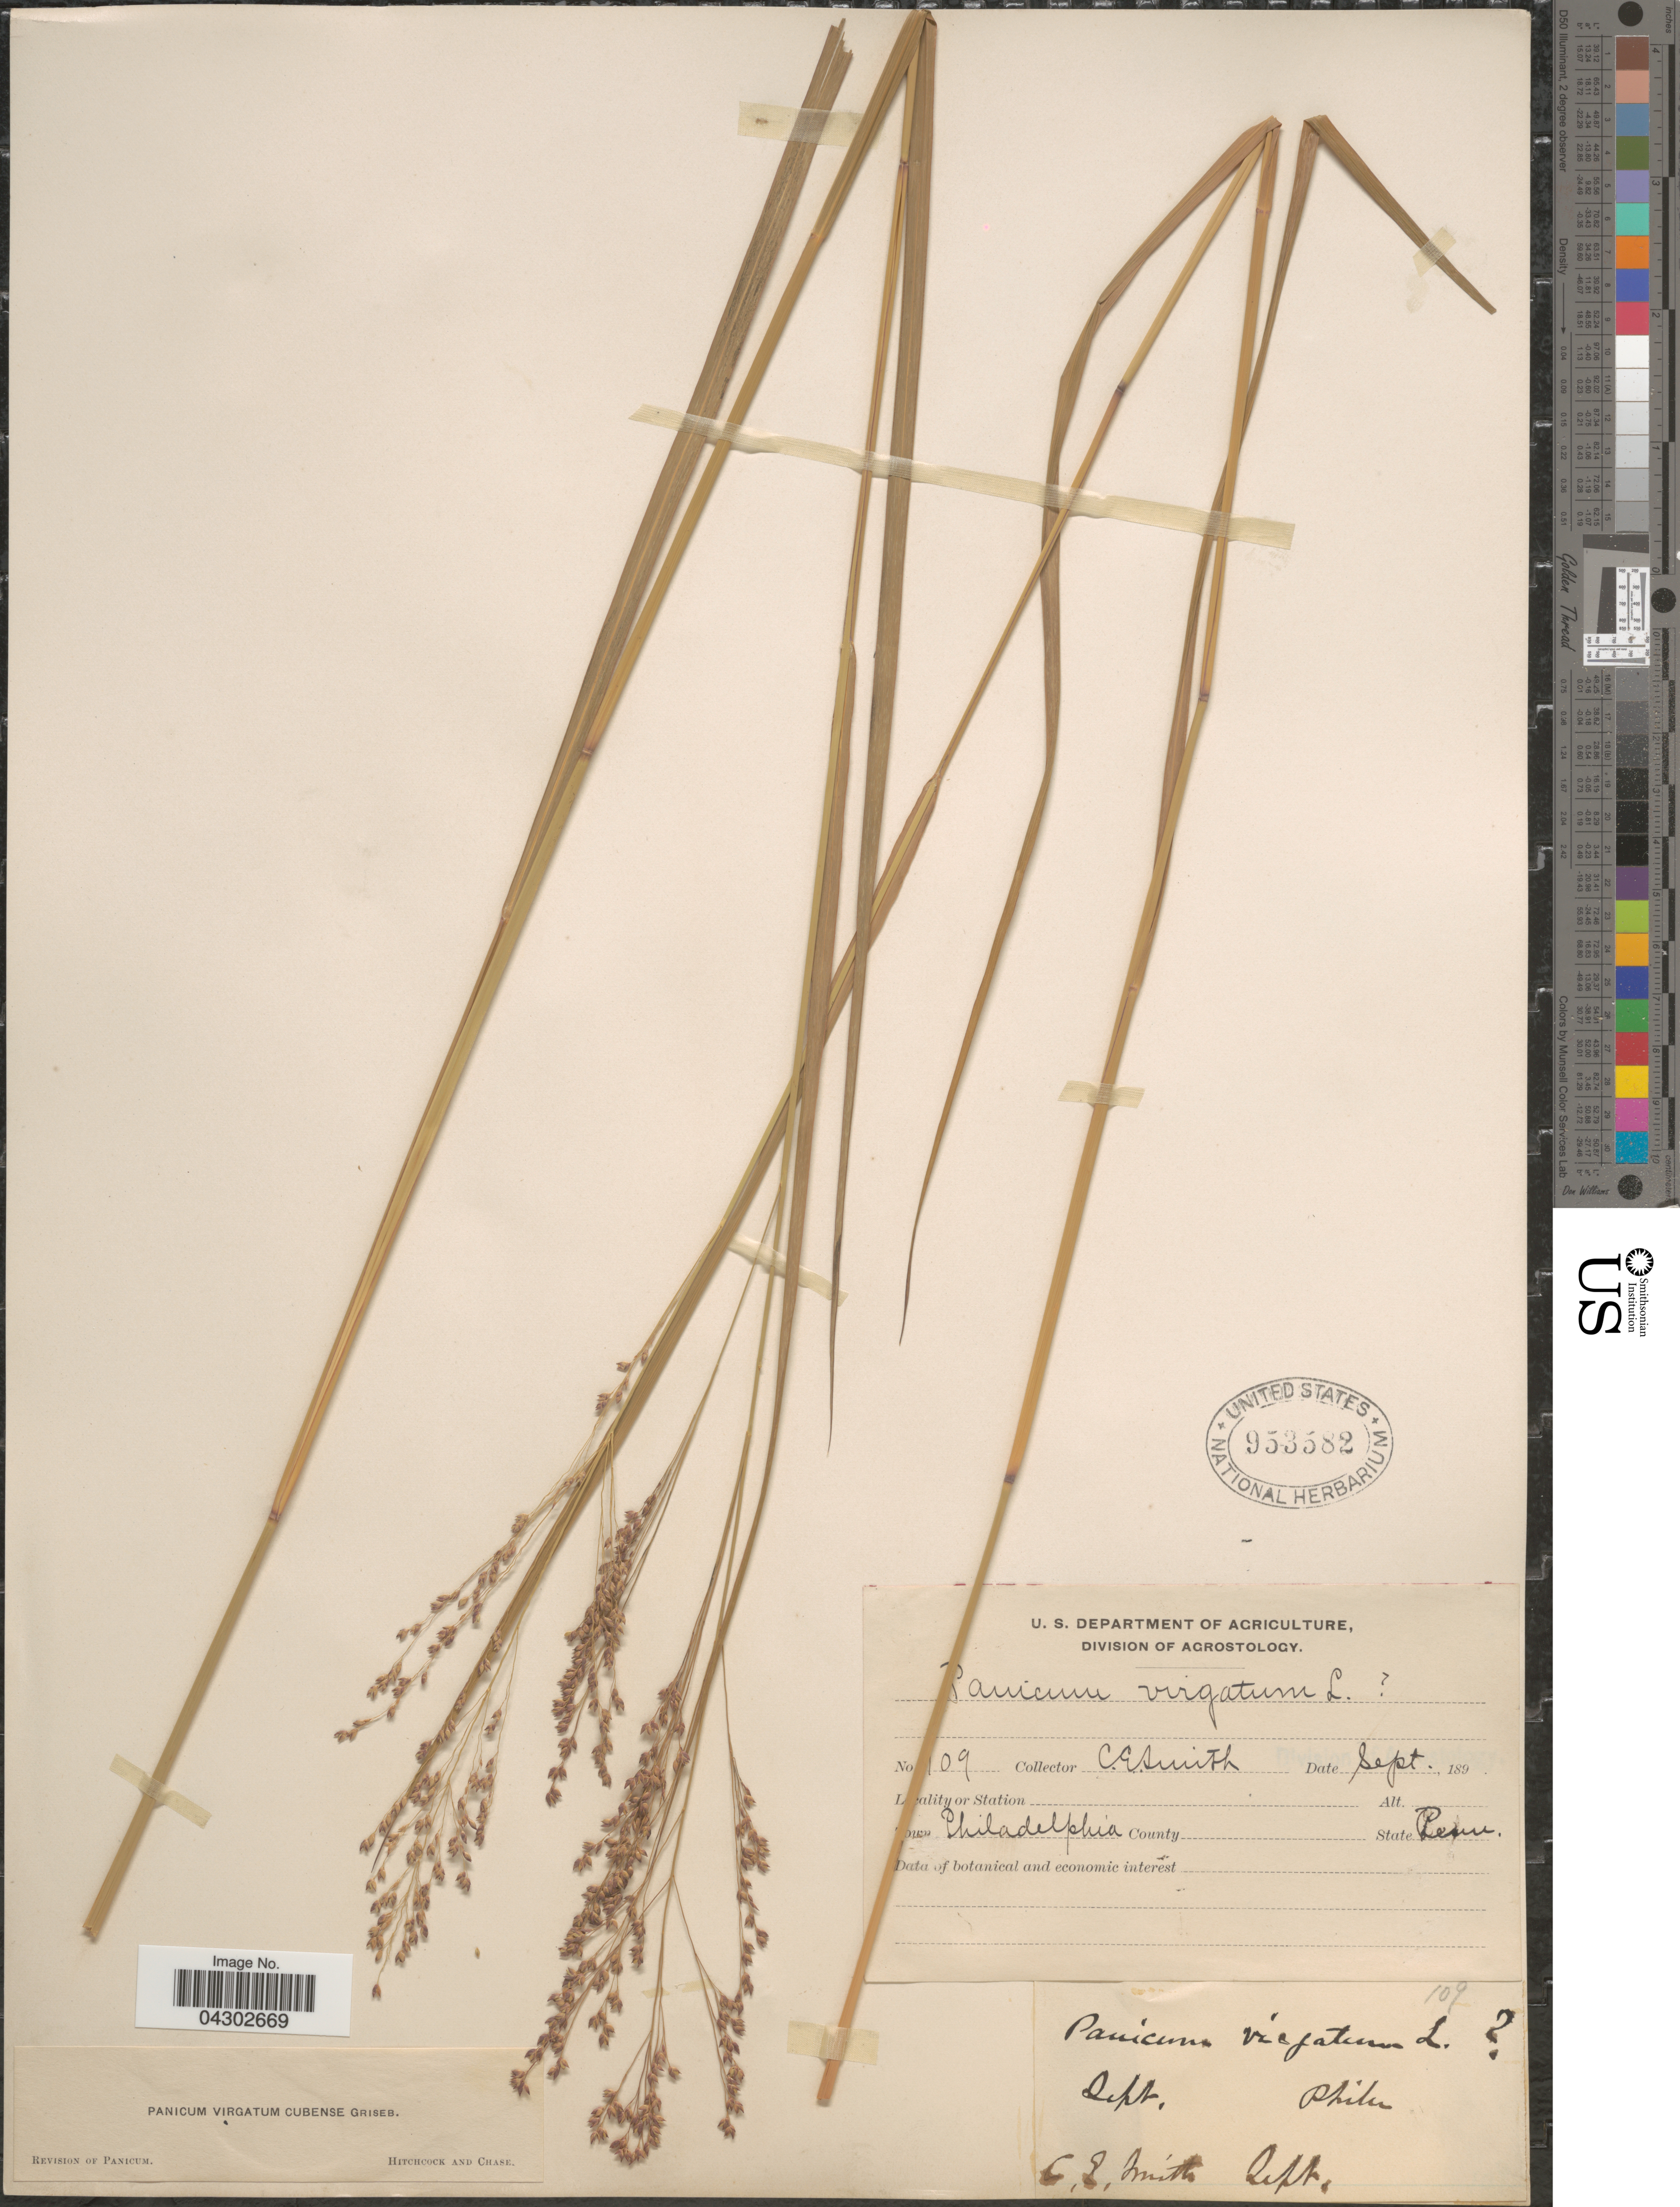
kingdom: Plantae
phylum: Tracheophyta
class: Liliopsida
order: Poales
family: Poaceae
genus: Panicum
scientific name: Panicum virgatum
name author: L.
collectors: C. E. Smith Jr.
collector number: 109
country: United States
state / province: Tennessee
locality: Town Philadelphia.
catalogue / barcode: US 953582